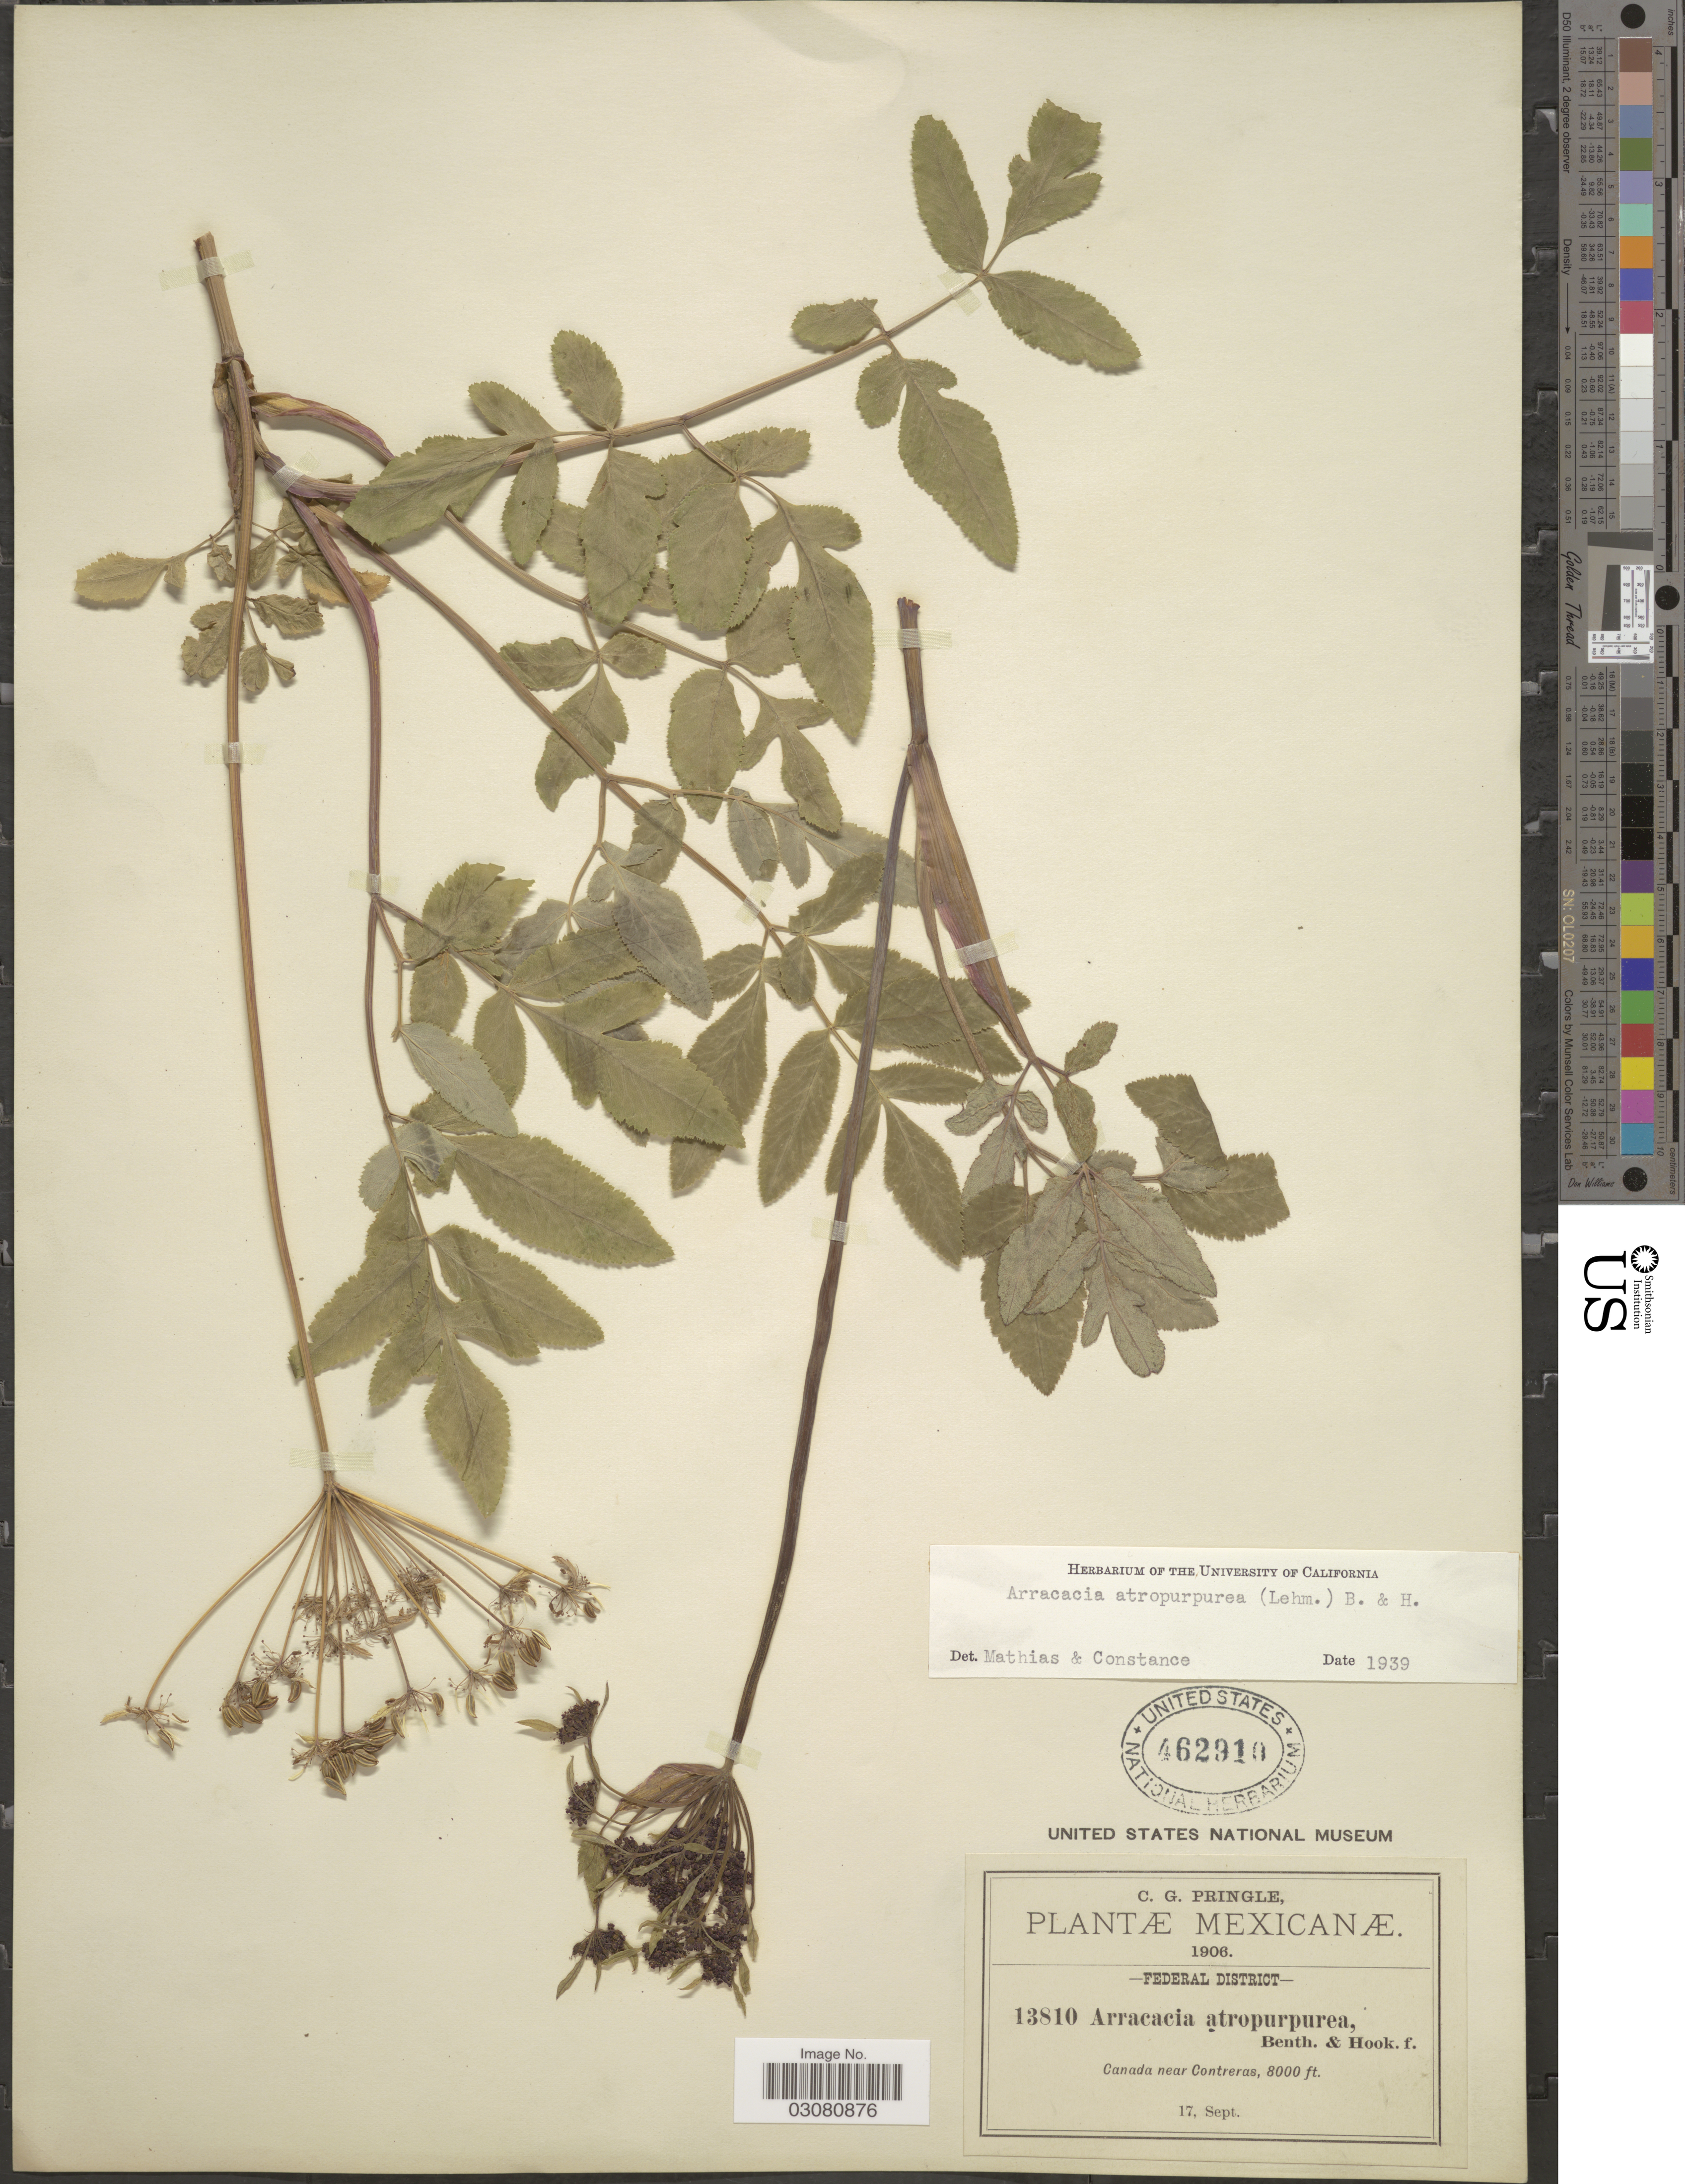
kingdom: Plantae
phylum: Tracheophyta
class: Magnoliopsida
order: Apiales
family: Apiaceae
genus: Arracacia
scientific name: Arracacia atropurpurea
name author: (Lehm.) Benth. & Hook. f. ex Hemsl.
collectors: C. G. Pringle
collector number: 13810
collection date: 1906-09-17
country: Mexico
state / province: Distrito Federal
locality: Federal District. Canada near Contreras.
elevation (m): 2438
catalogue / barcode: US 462910